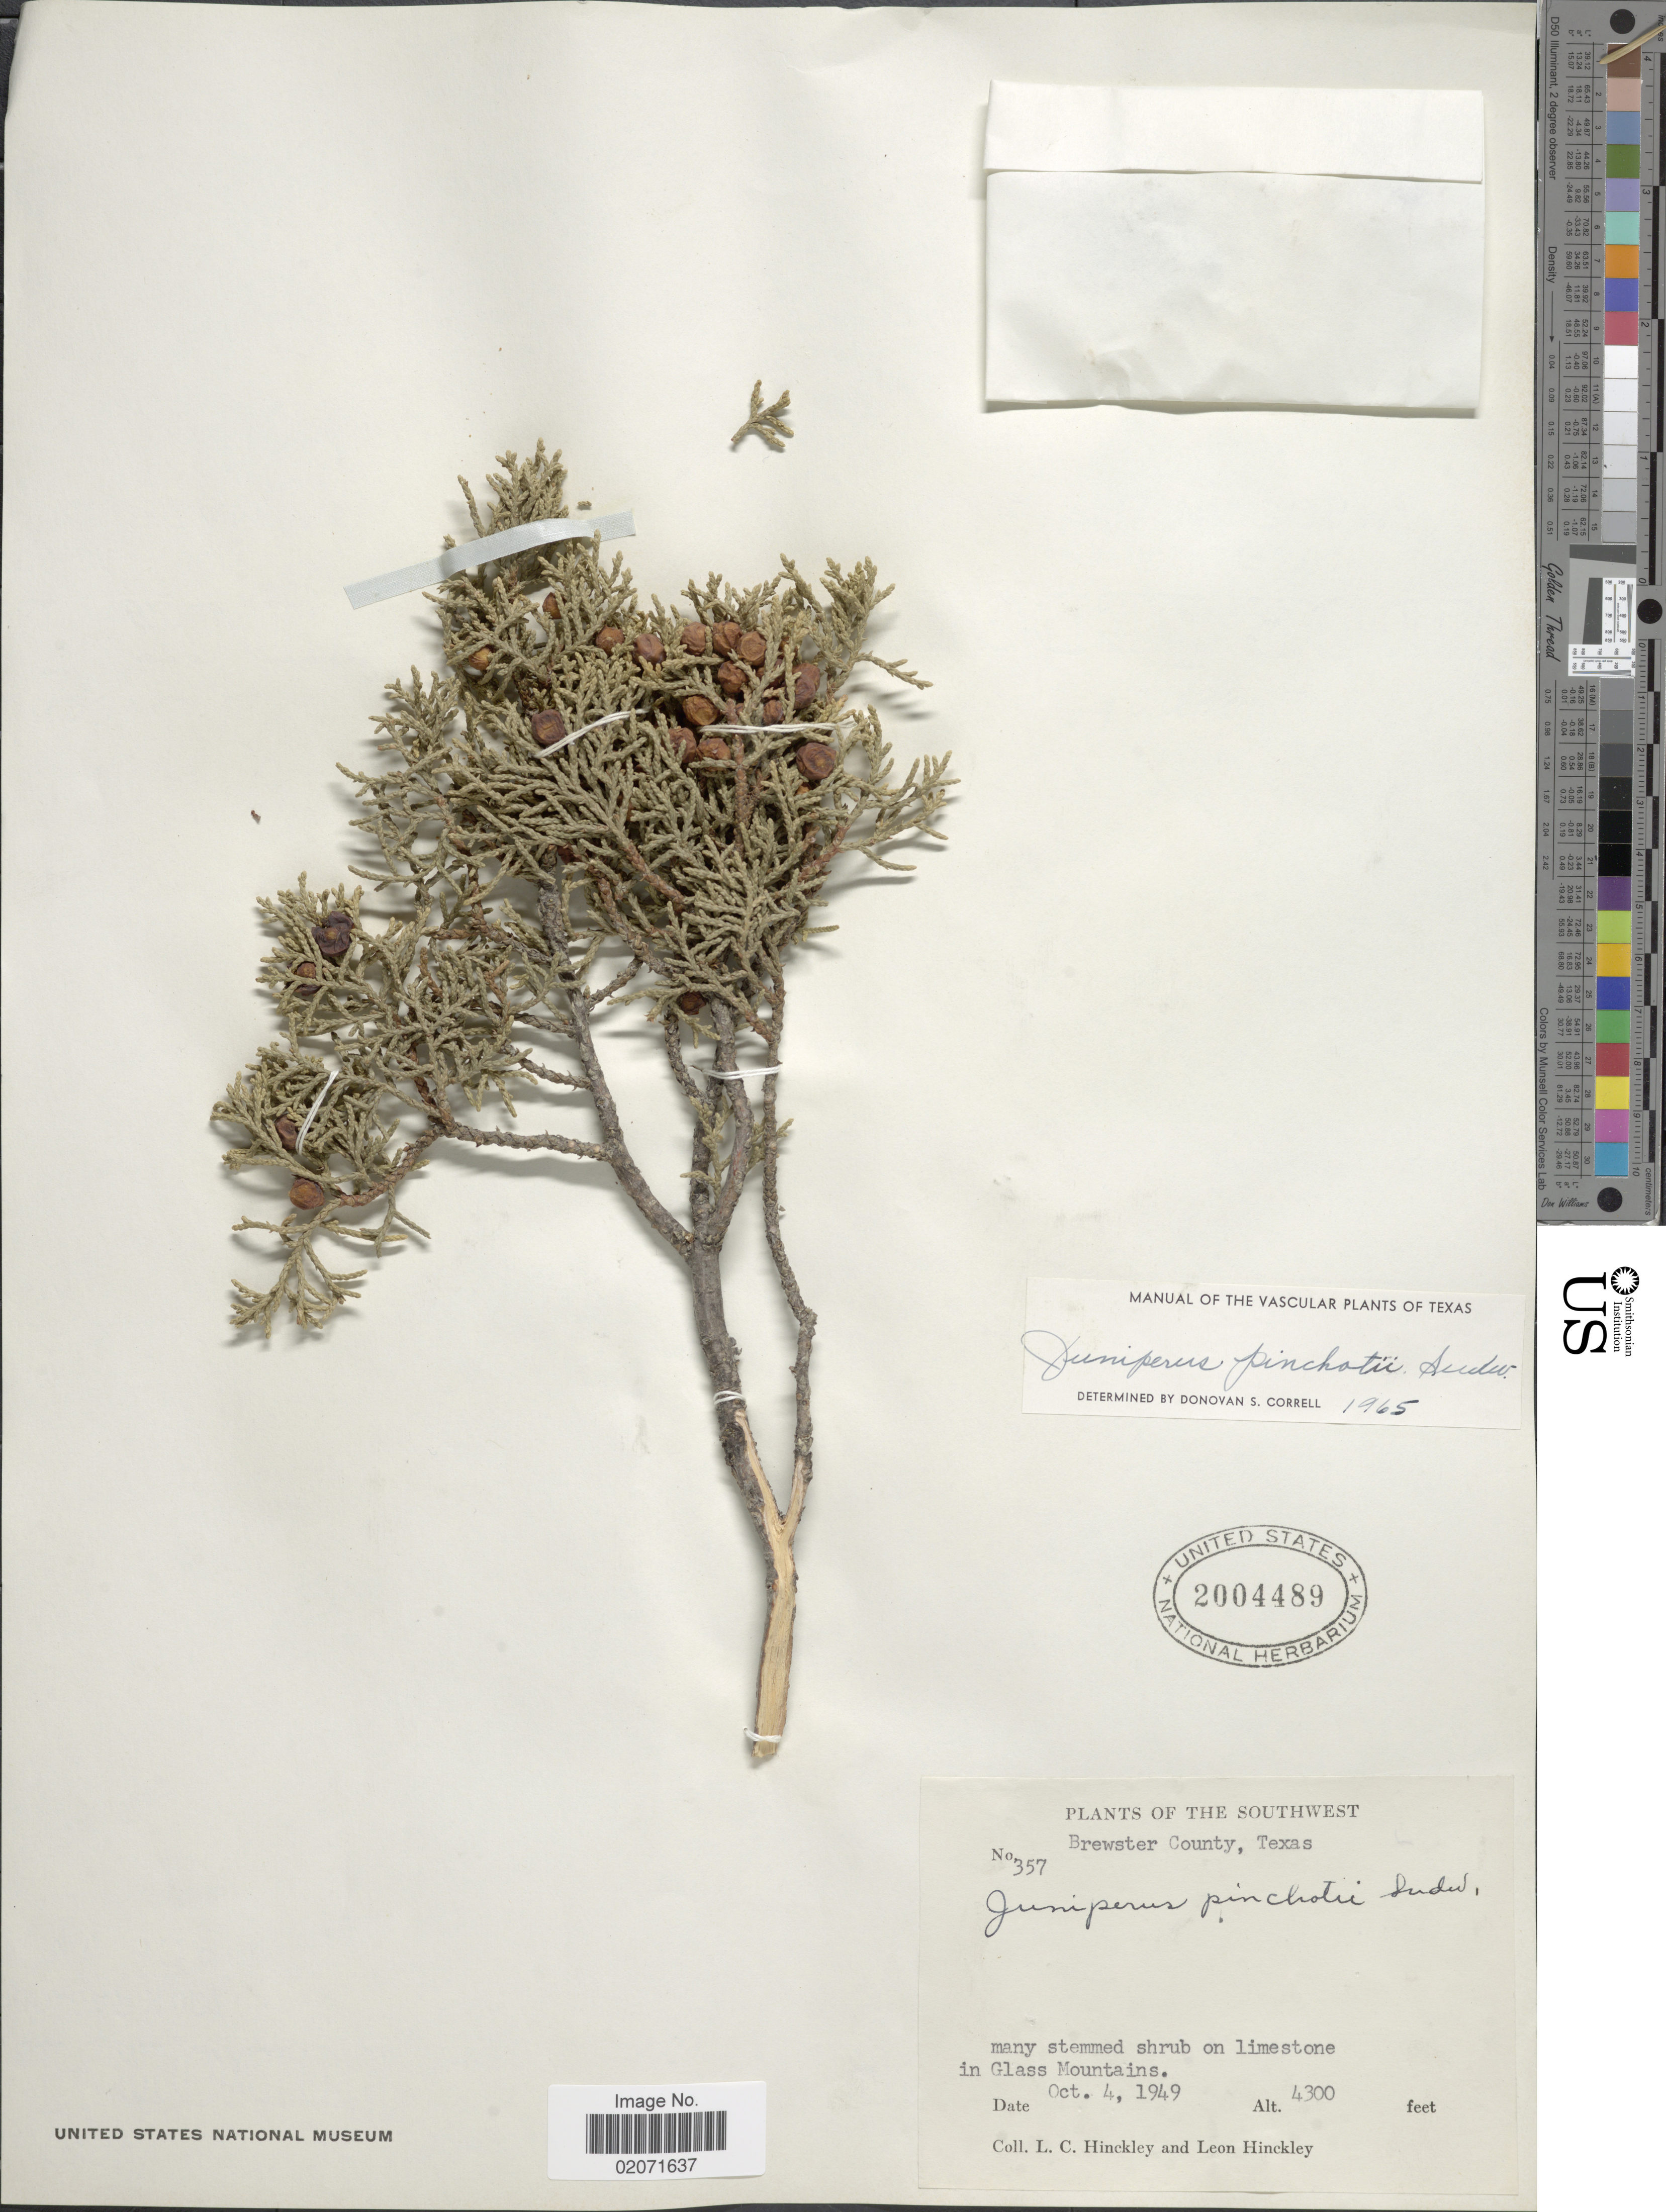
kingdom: Plantae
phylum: Tracheophyta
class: Pinopsida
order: Pinales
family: Cupressaceae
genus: Juniperus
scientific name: Juniperus pinchotii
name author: Sudw.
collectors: L. Hinckley & L. Hinckley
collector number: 357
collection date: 1949-10-04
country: United States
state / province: Texas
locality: The Southwest. Brewster County. In Glass Mountains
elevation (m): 1311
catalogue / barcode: US 2004489